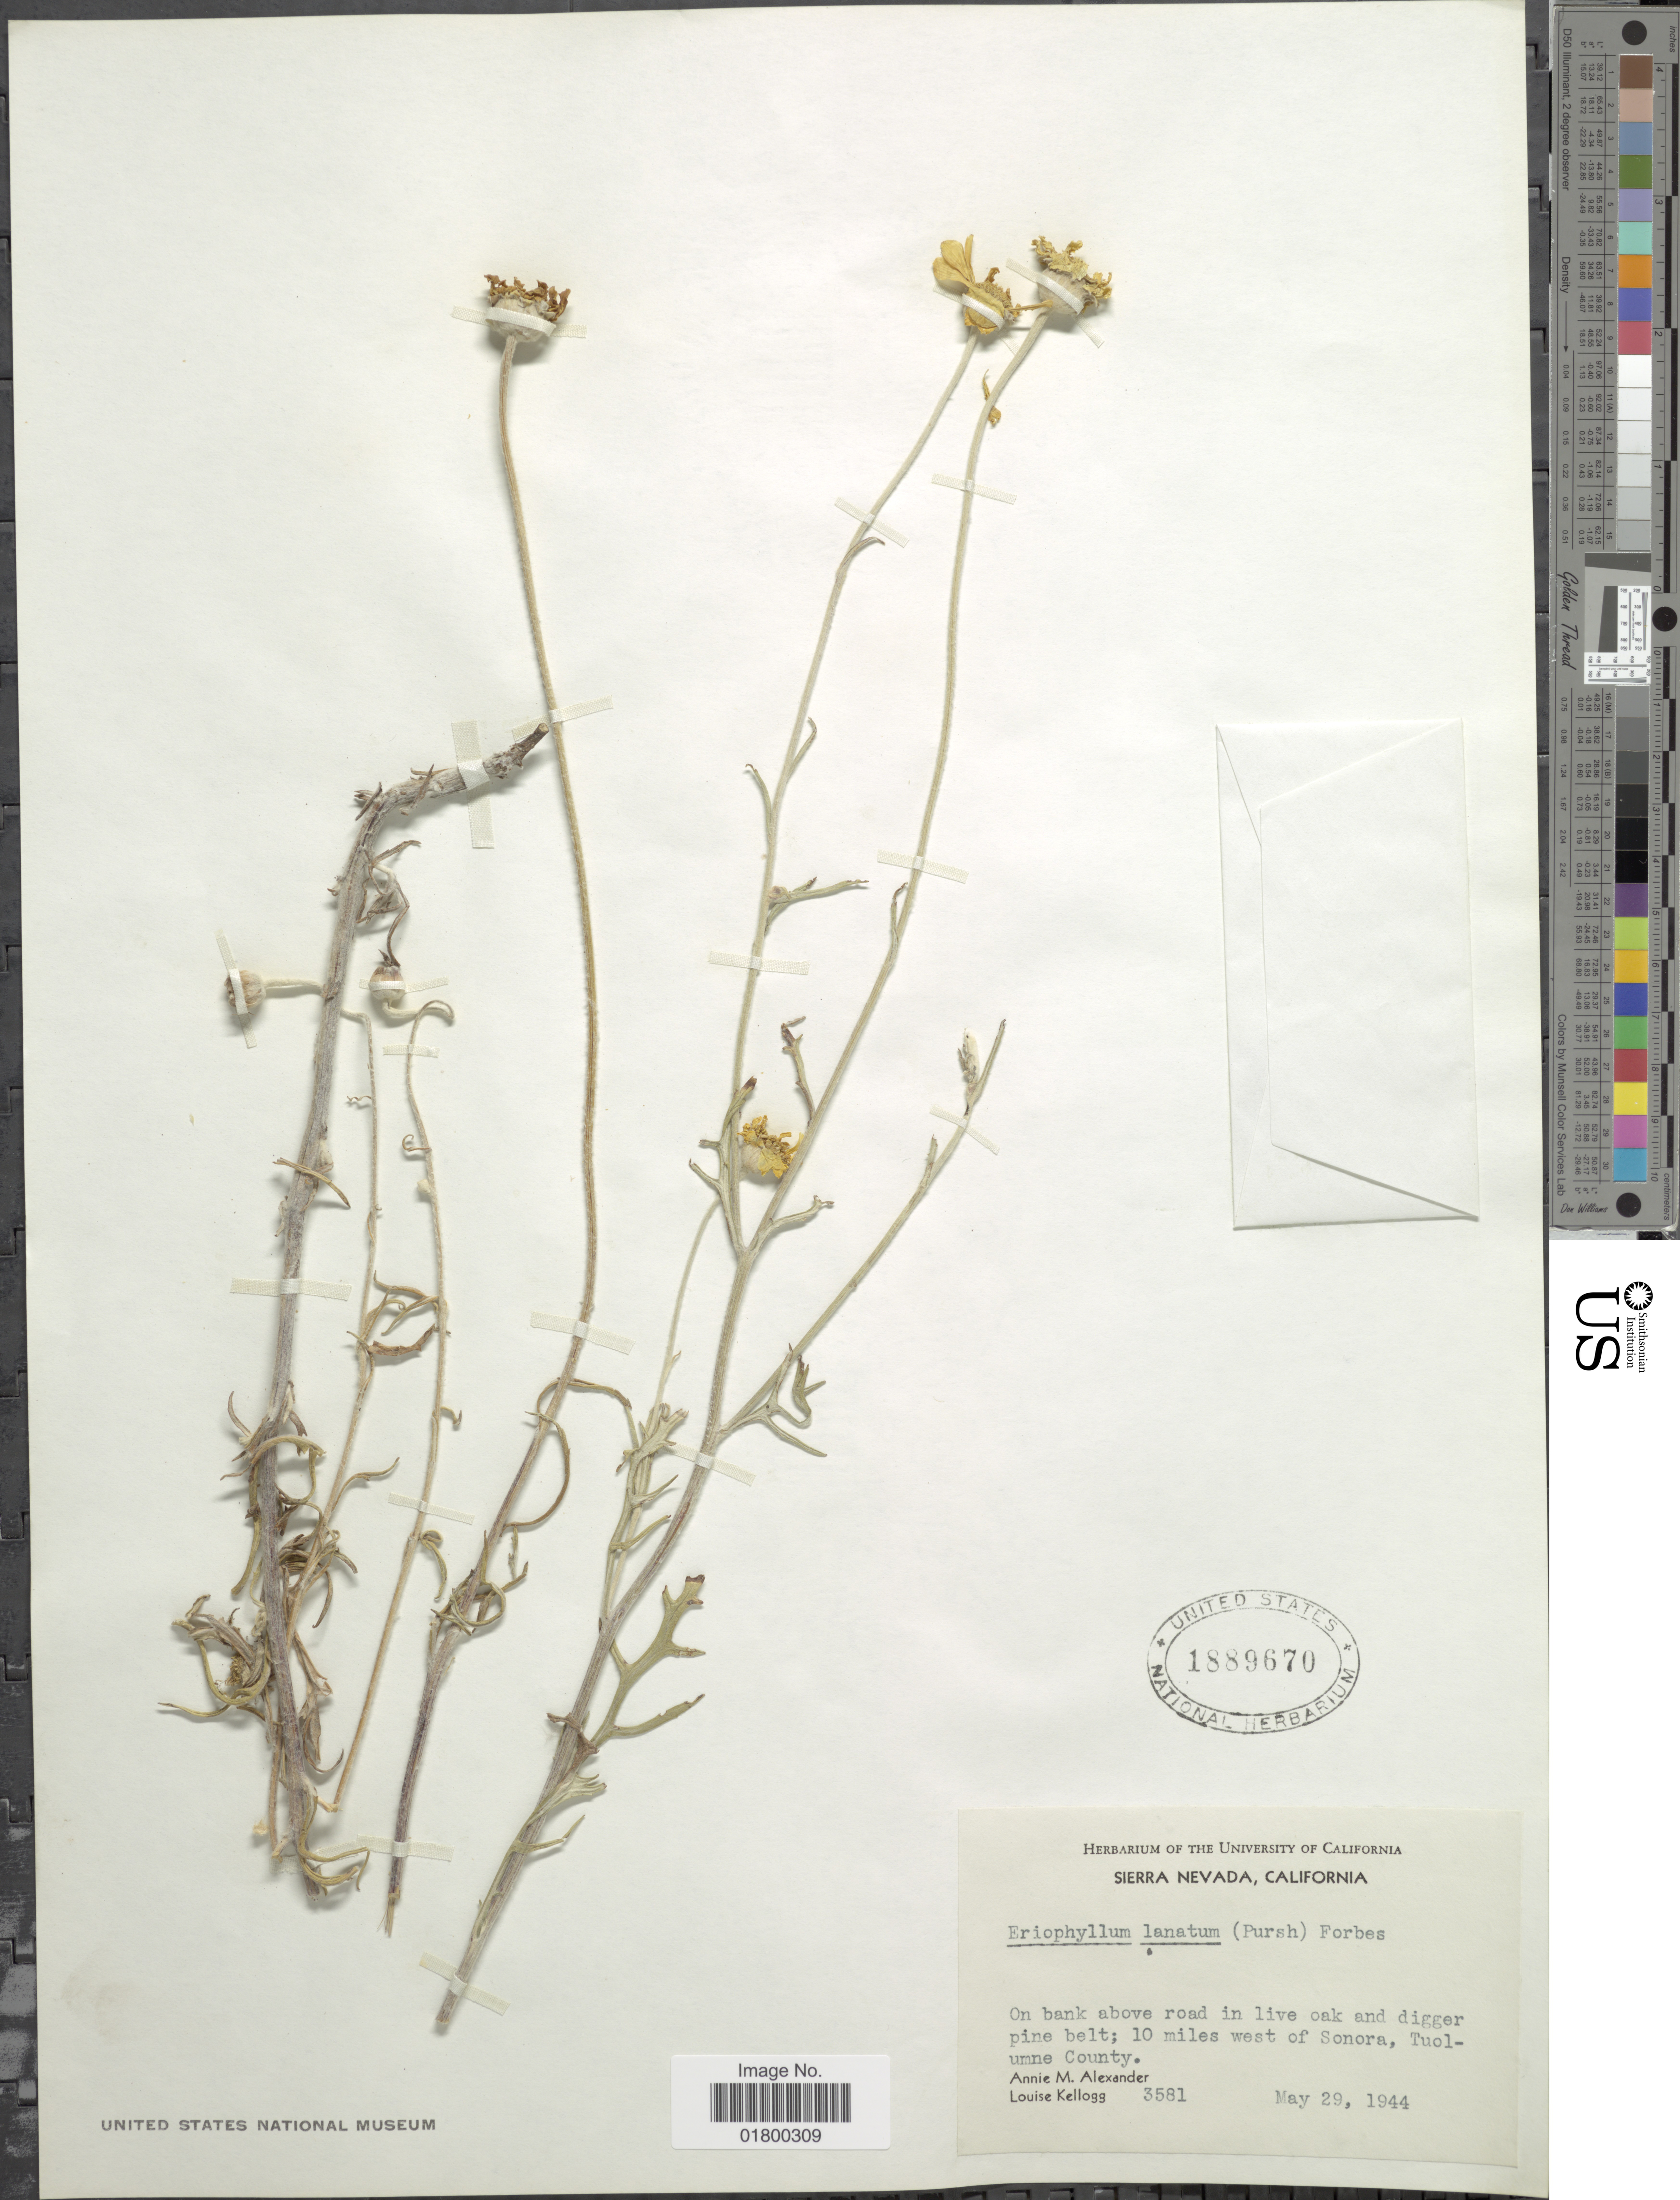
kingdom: Plantae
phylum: Tracheophyta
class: Magnoliopsida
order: Asterales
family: Asteraceae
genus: Eriophyllum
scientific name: Eriophyllum lanatum var. grandiflorum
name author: (A. Gray) Jeps.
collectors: A. M. Alexander & L. Kellogg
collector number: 3581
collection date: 1944-05-29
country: United States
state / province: California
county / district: Tuolumne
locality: Sierra Nevada, On bank above road in live oak and digger pine belt, 10 miles west of Sonira, Tuolumne County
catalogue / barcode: US 1889670